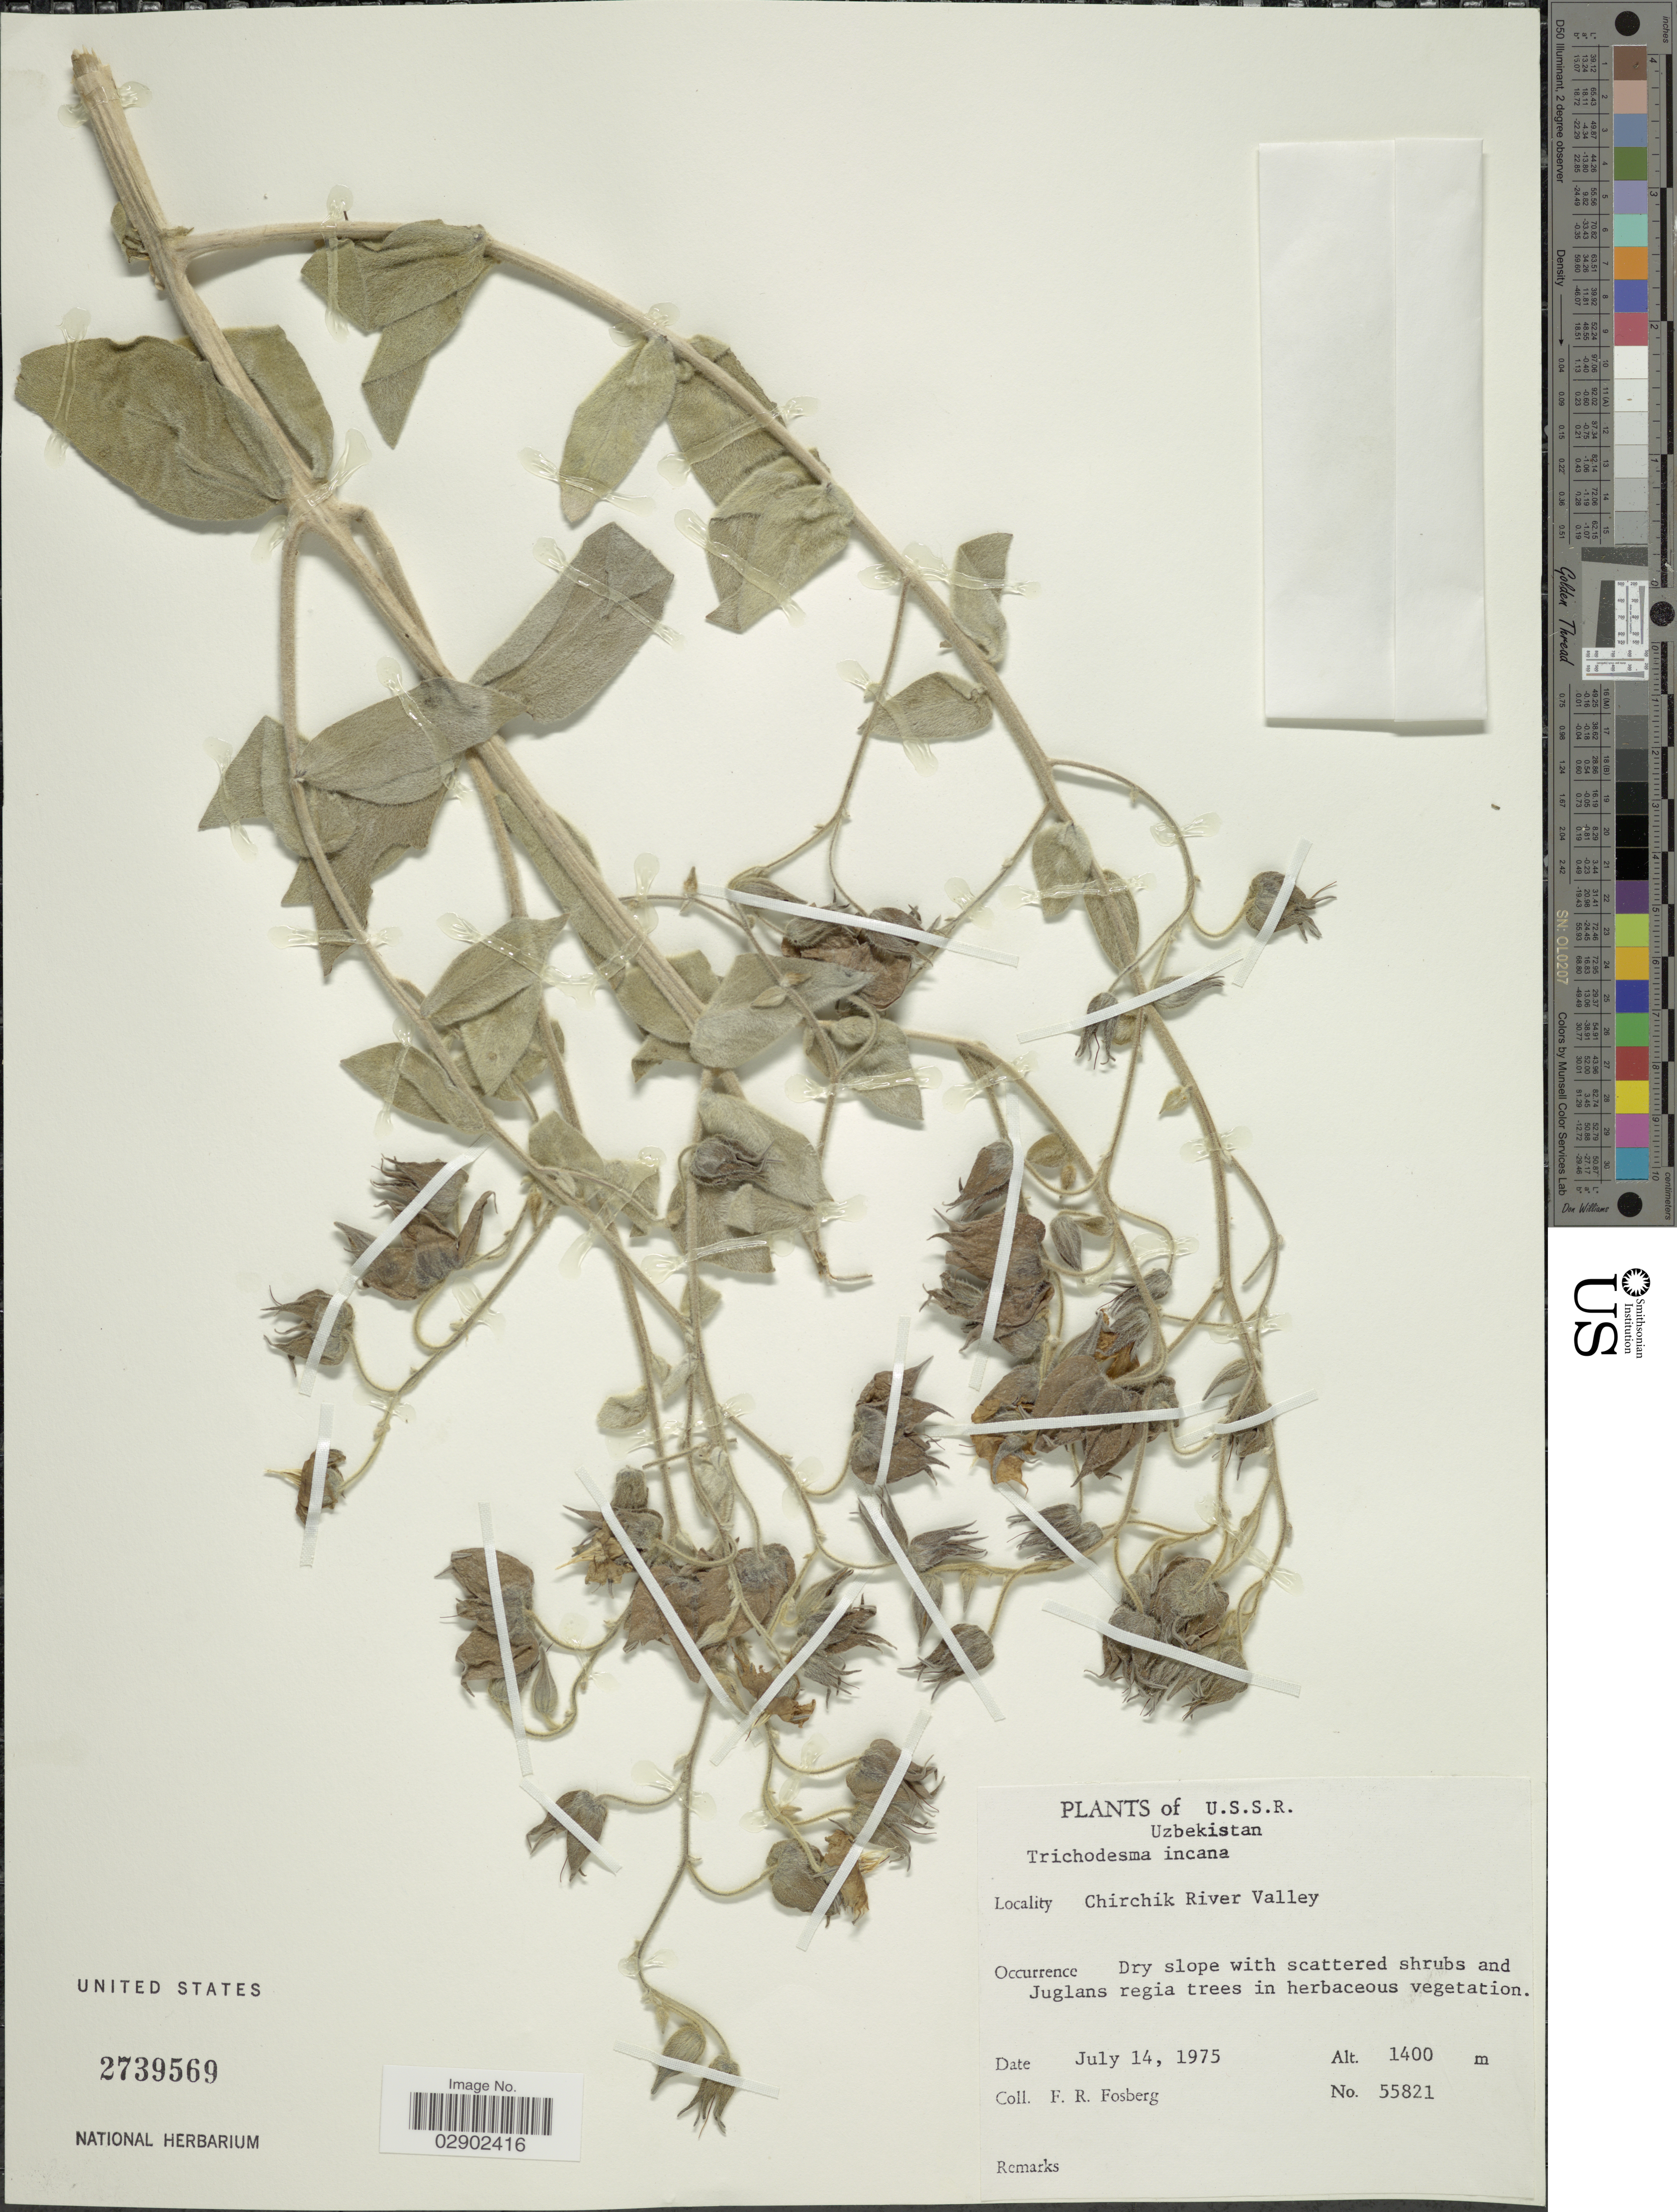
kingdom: Plantae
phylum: Tracheophyta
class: Magnoliopsida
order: Boraginales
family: Boraginaceae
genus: Trichodesma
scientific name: Trichodesma incanum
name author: (Bunge) A. DC.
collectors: F. R. Fosberg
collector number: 55821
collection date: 1975-07-14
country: Uzbekistan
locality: U.S.S.R. Chirchik River Valley.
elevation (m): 1400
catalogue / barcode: US 2739569